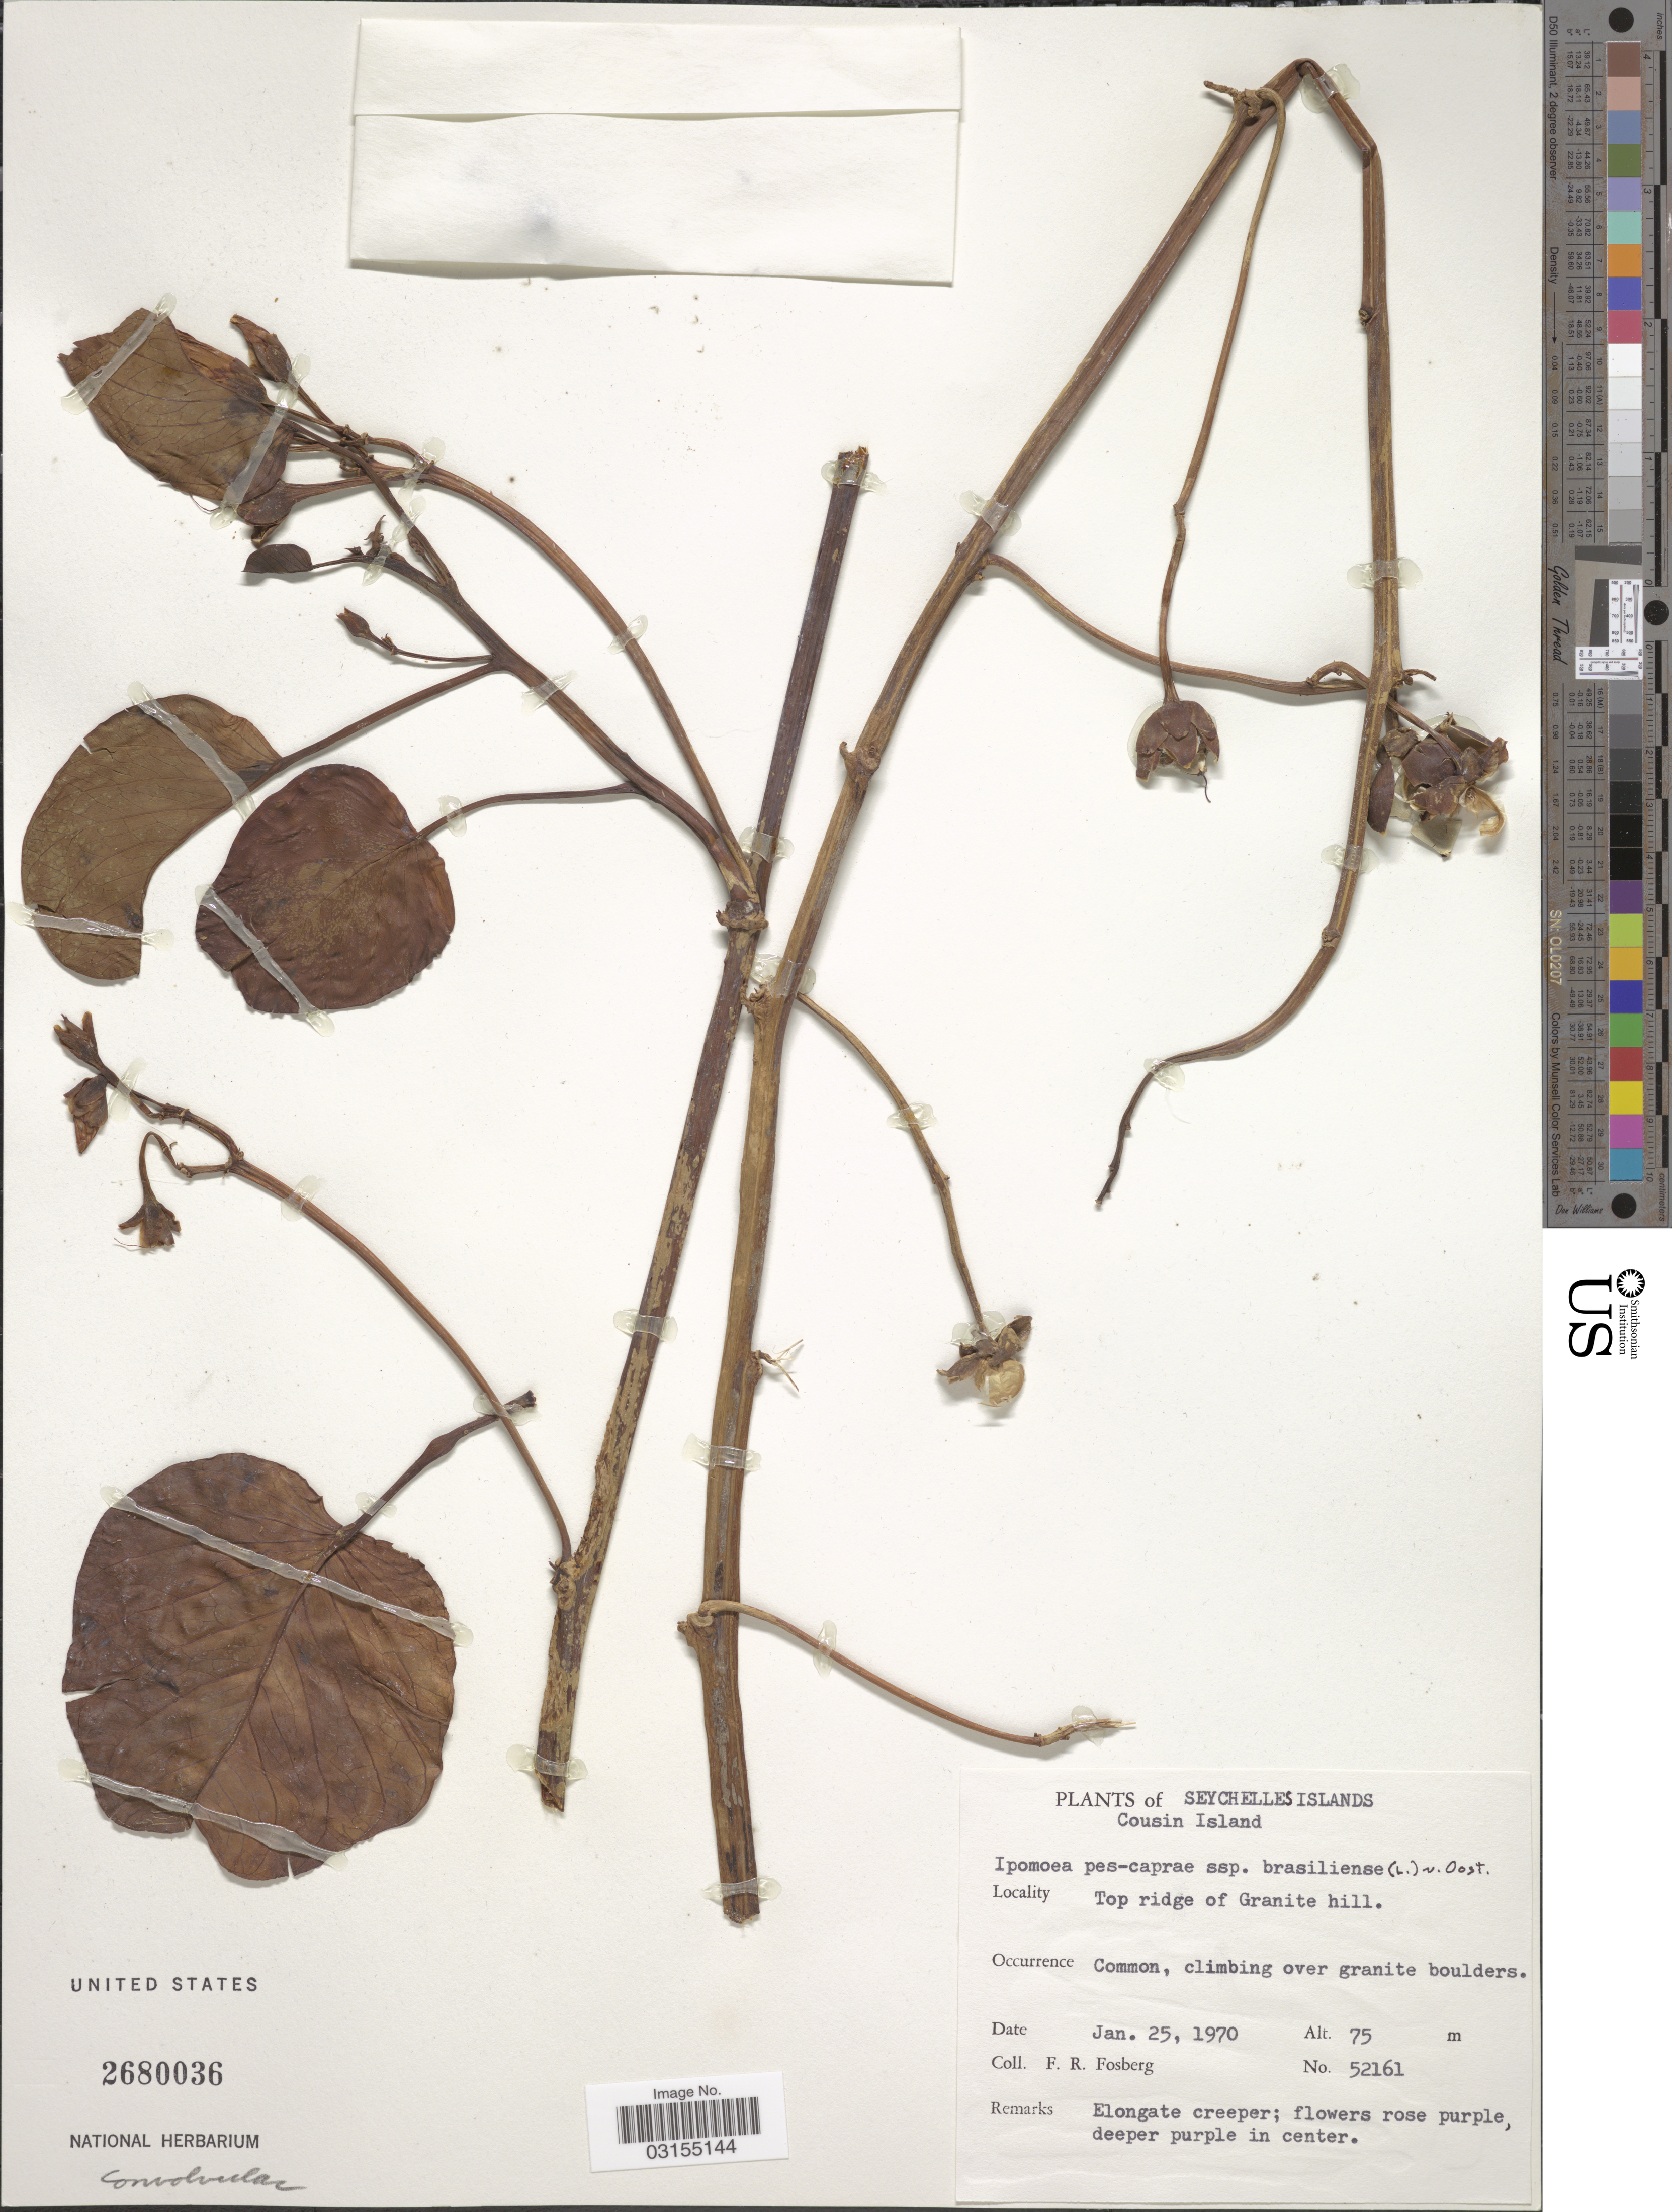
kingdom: Plantae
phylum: Tracheophyta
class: Magnoliopsida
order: Solanales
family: Convolvulaceae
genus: Ipomoea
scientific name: Ipomoea pes-caprae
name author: (L.) R. Br.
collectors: F. R. Fosberg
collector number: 52161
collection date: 1970-01-25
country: Seychelles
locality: Seychelles Islands, Cousin Island. Top ridge of Granite hill.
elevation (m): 75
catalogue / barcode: US 2680036